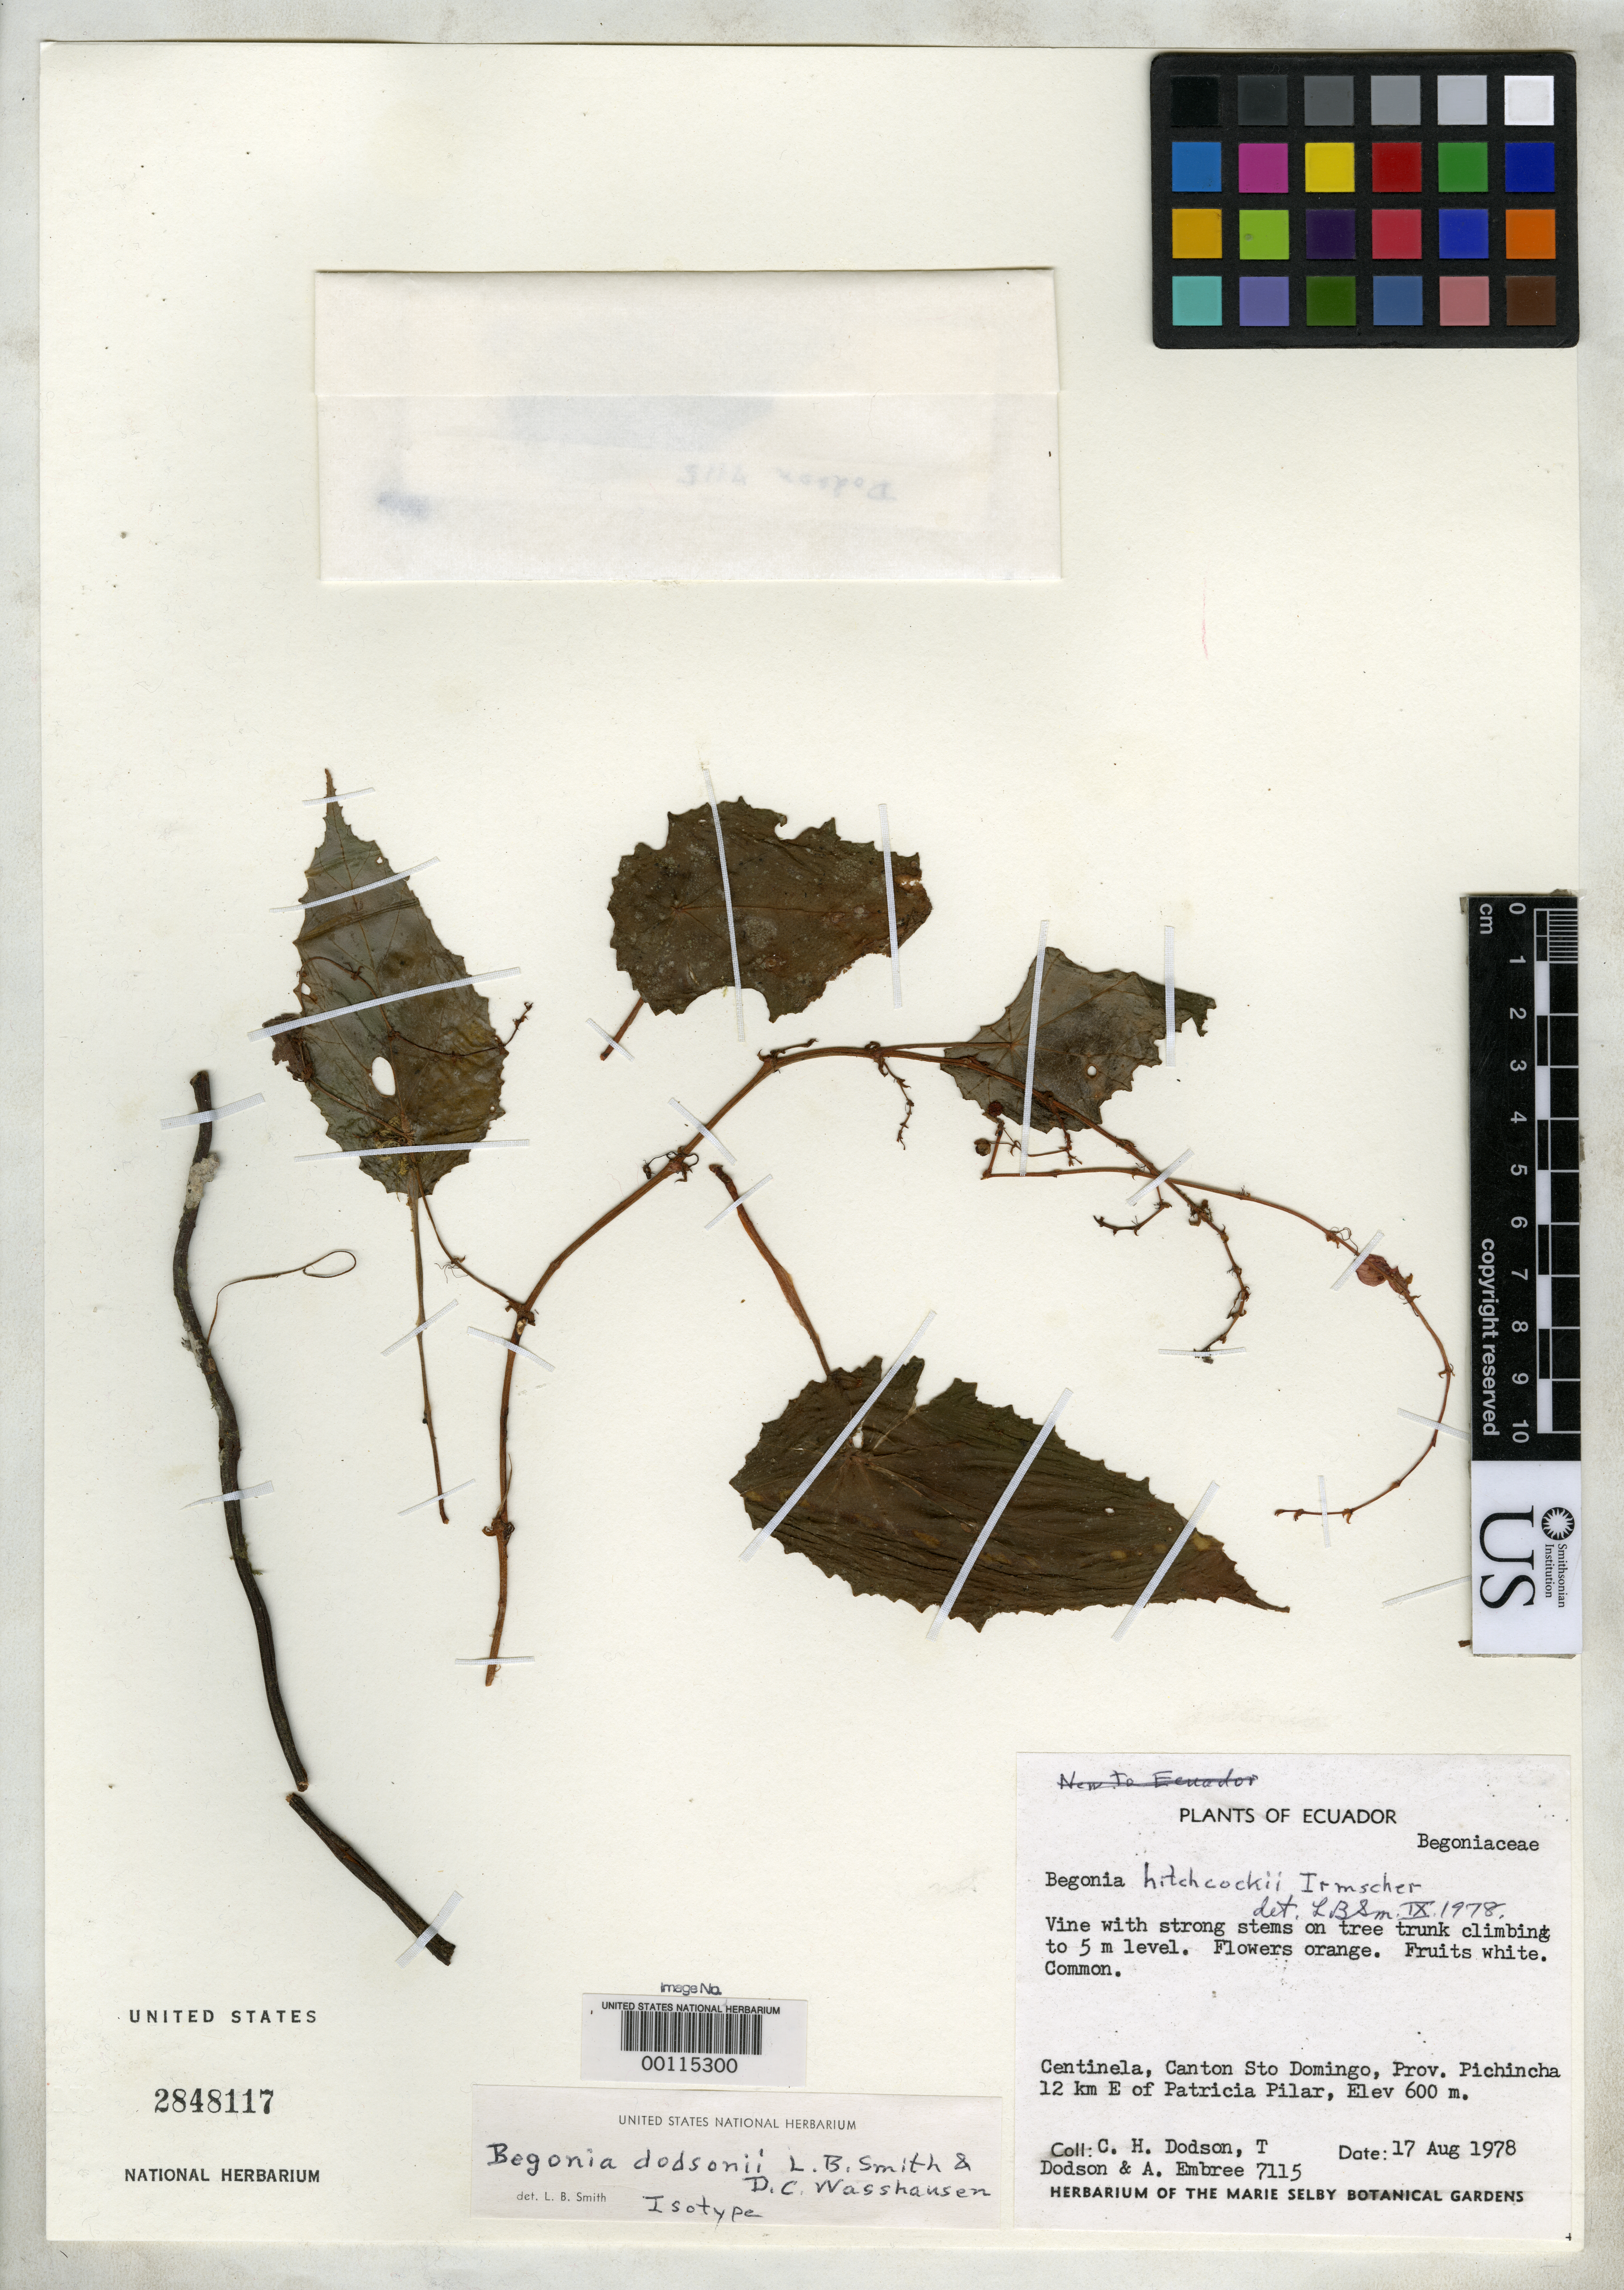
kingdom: Plantae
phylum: Tracheophyta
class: Magnoliopsida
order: Cucurbitales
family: Begoniaceae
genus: Begonia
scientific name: Begonia dodsonii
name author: L.B. Sm. & Wassh.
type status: Isotype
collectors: C. H. Dodson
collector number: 7115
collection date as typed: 17 Aug 1978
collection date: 1978-08-17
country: Ecuador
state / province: Pichincha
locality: Canton Santo Domingo, Centinela, E of Patricia Pilar.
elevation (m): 600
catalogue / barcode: US 2848117